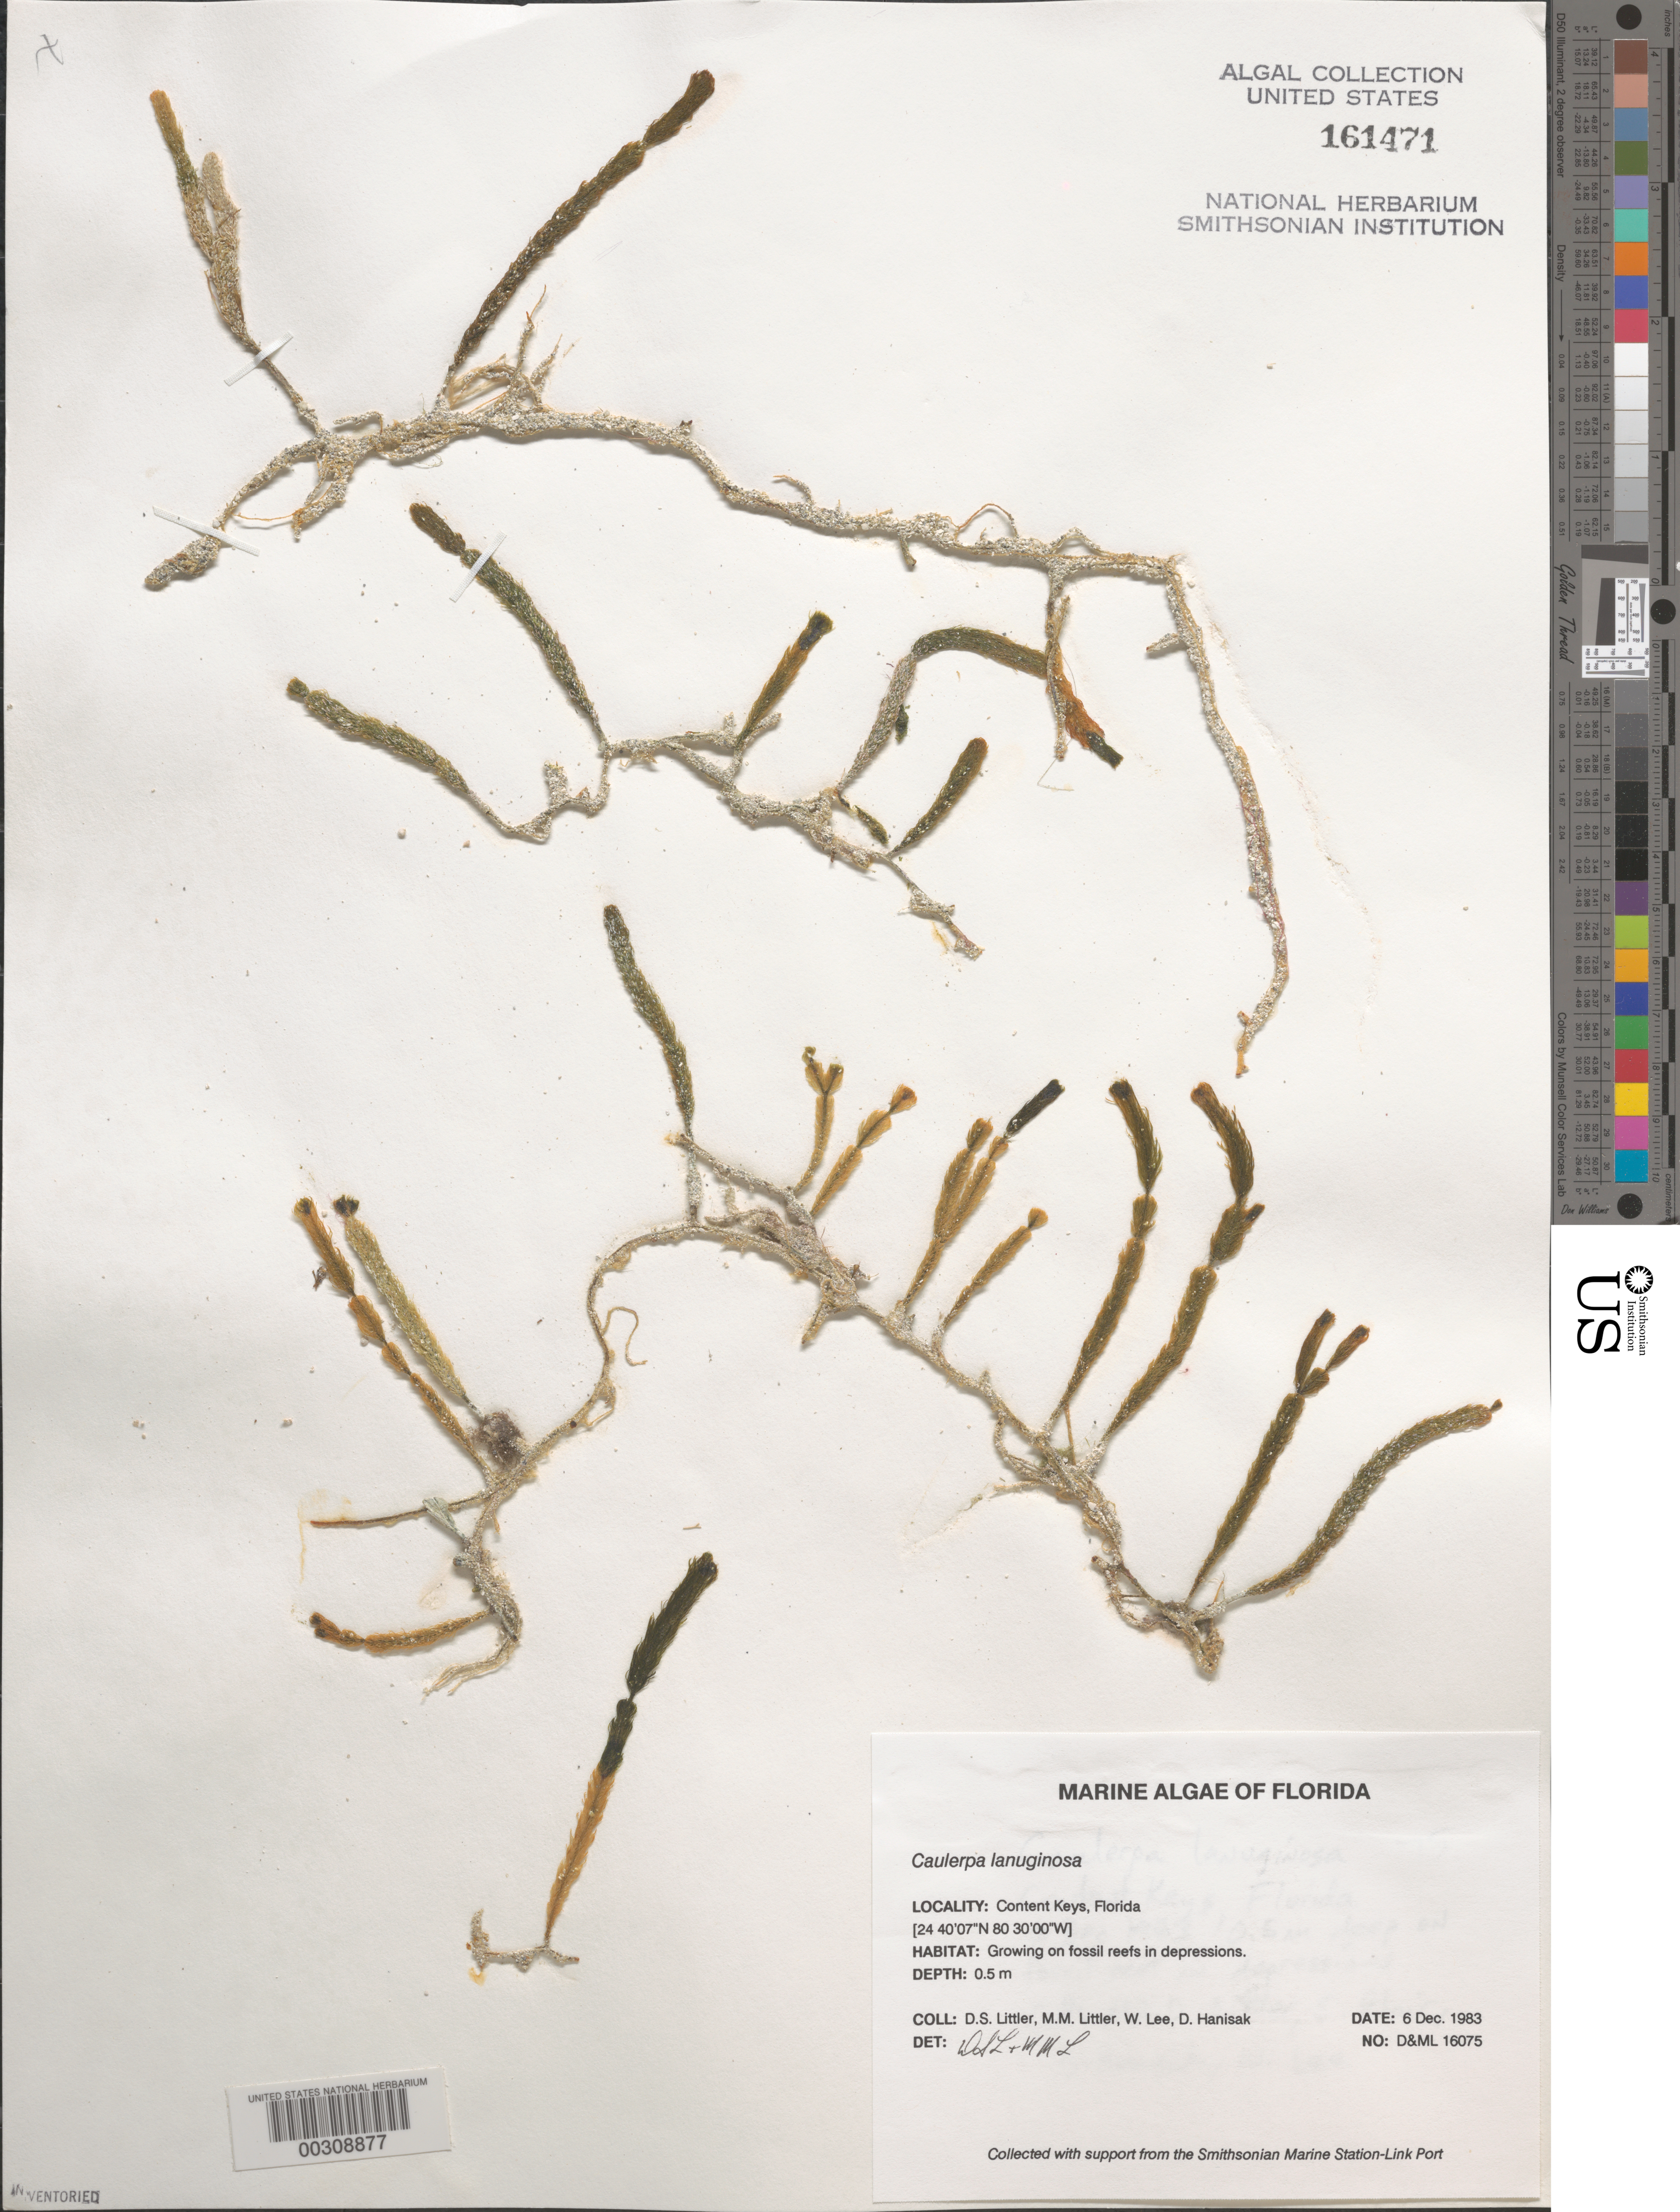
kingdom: Plantae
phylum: Chlorophyta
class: Ulvophyceae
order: Bryopsidales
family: Caulerpaceae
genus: Caulerpa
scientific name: Caulerpa lanuginosa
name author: J. Agardh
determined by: Littler, D. S.; Littler, M. M.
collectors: D. S. Littler, M. M. Littler, W. Lee & M. Hanisak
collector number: D&ML 16075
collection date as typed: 06 Dec 1983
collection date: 1983-12-06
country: United States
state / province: Florida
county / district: Monroe County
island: Content Keys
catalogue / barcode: US 161471